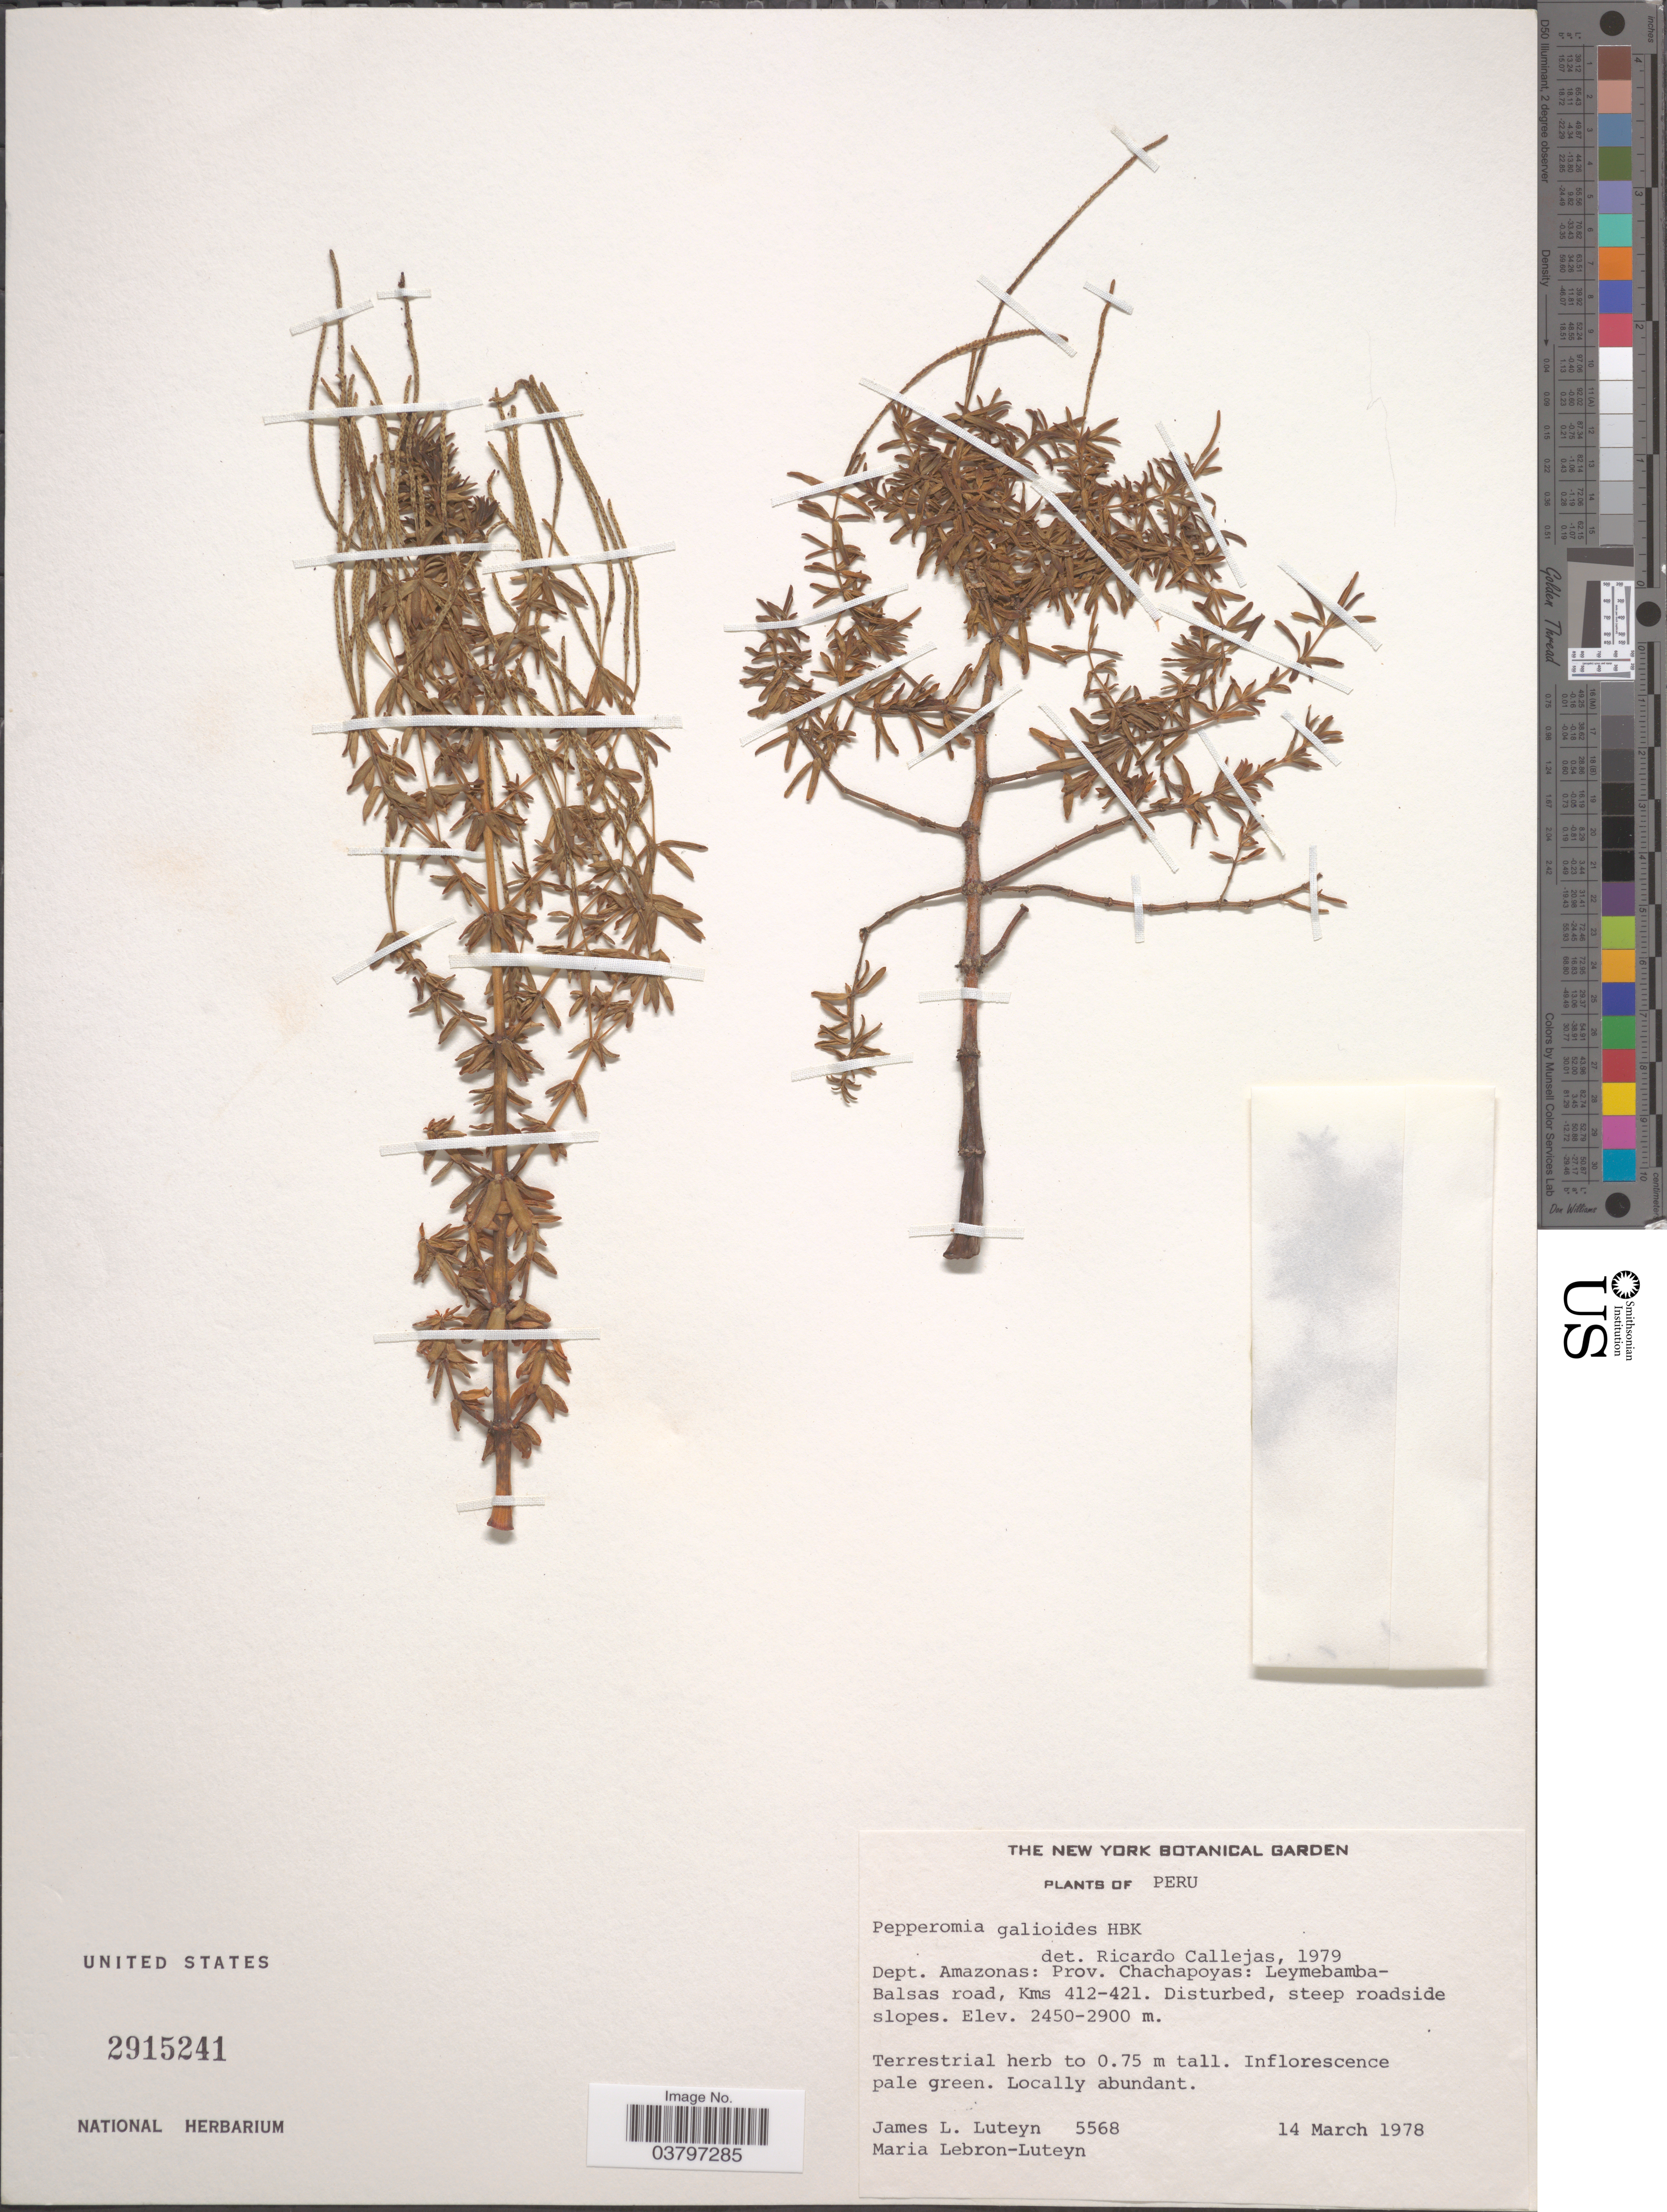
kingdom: Plantae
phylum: Tracheophyta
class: Magnoliopsida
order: Piperales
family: Piperaceae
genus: Peperomia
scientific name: Peperomia galioides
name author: Kunth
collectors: J. Luteyn & M. L. Lebrón-Luteyn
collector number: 5568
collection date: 1978-03-14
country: Peru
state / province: Amazonas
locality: Dept. Amazonas: Prov. Chachapoyas: Leymebamba-Balsas road, Kms 412-421.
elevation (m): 2450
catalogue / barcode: US 2915241